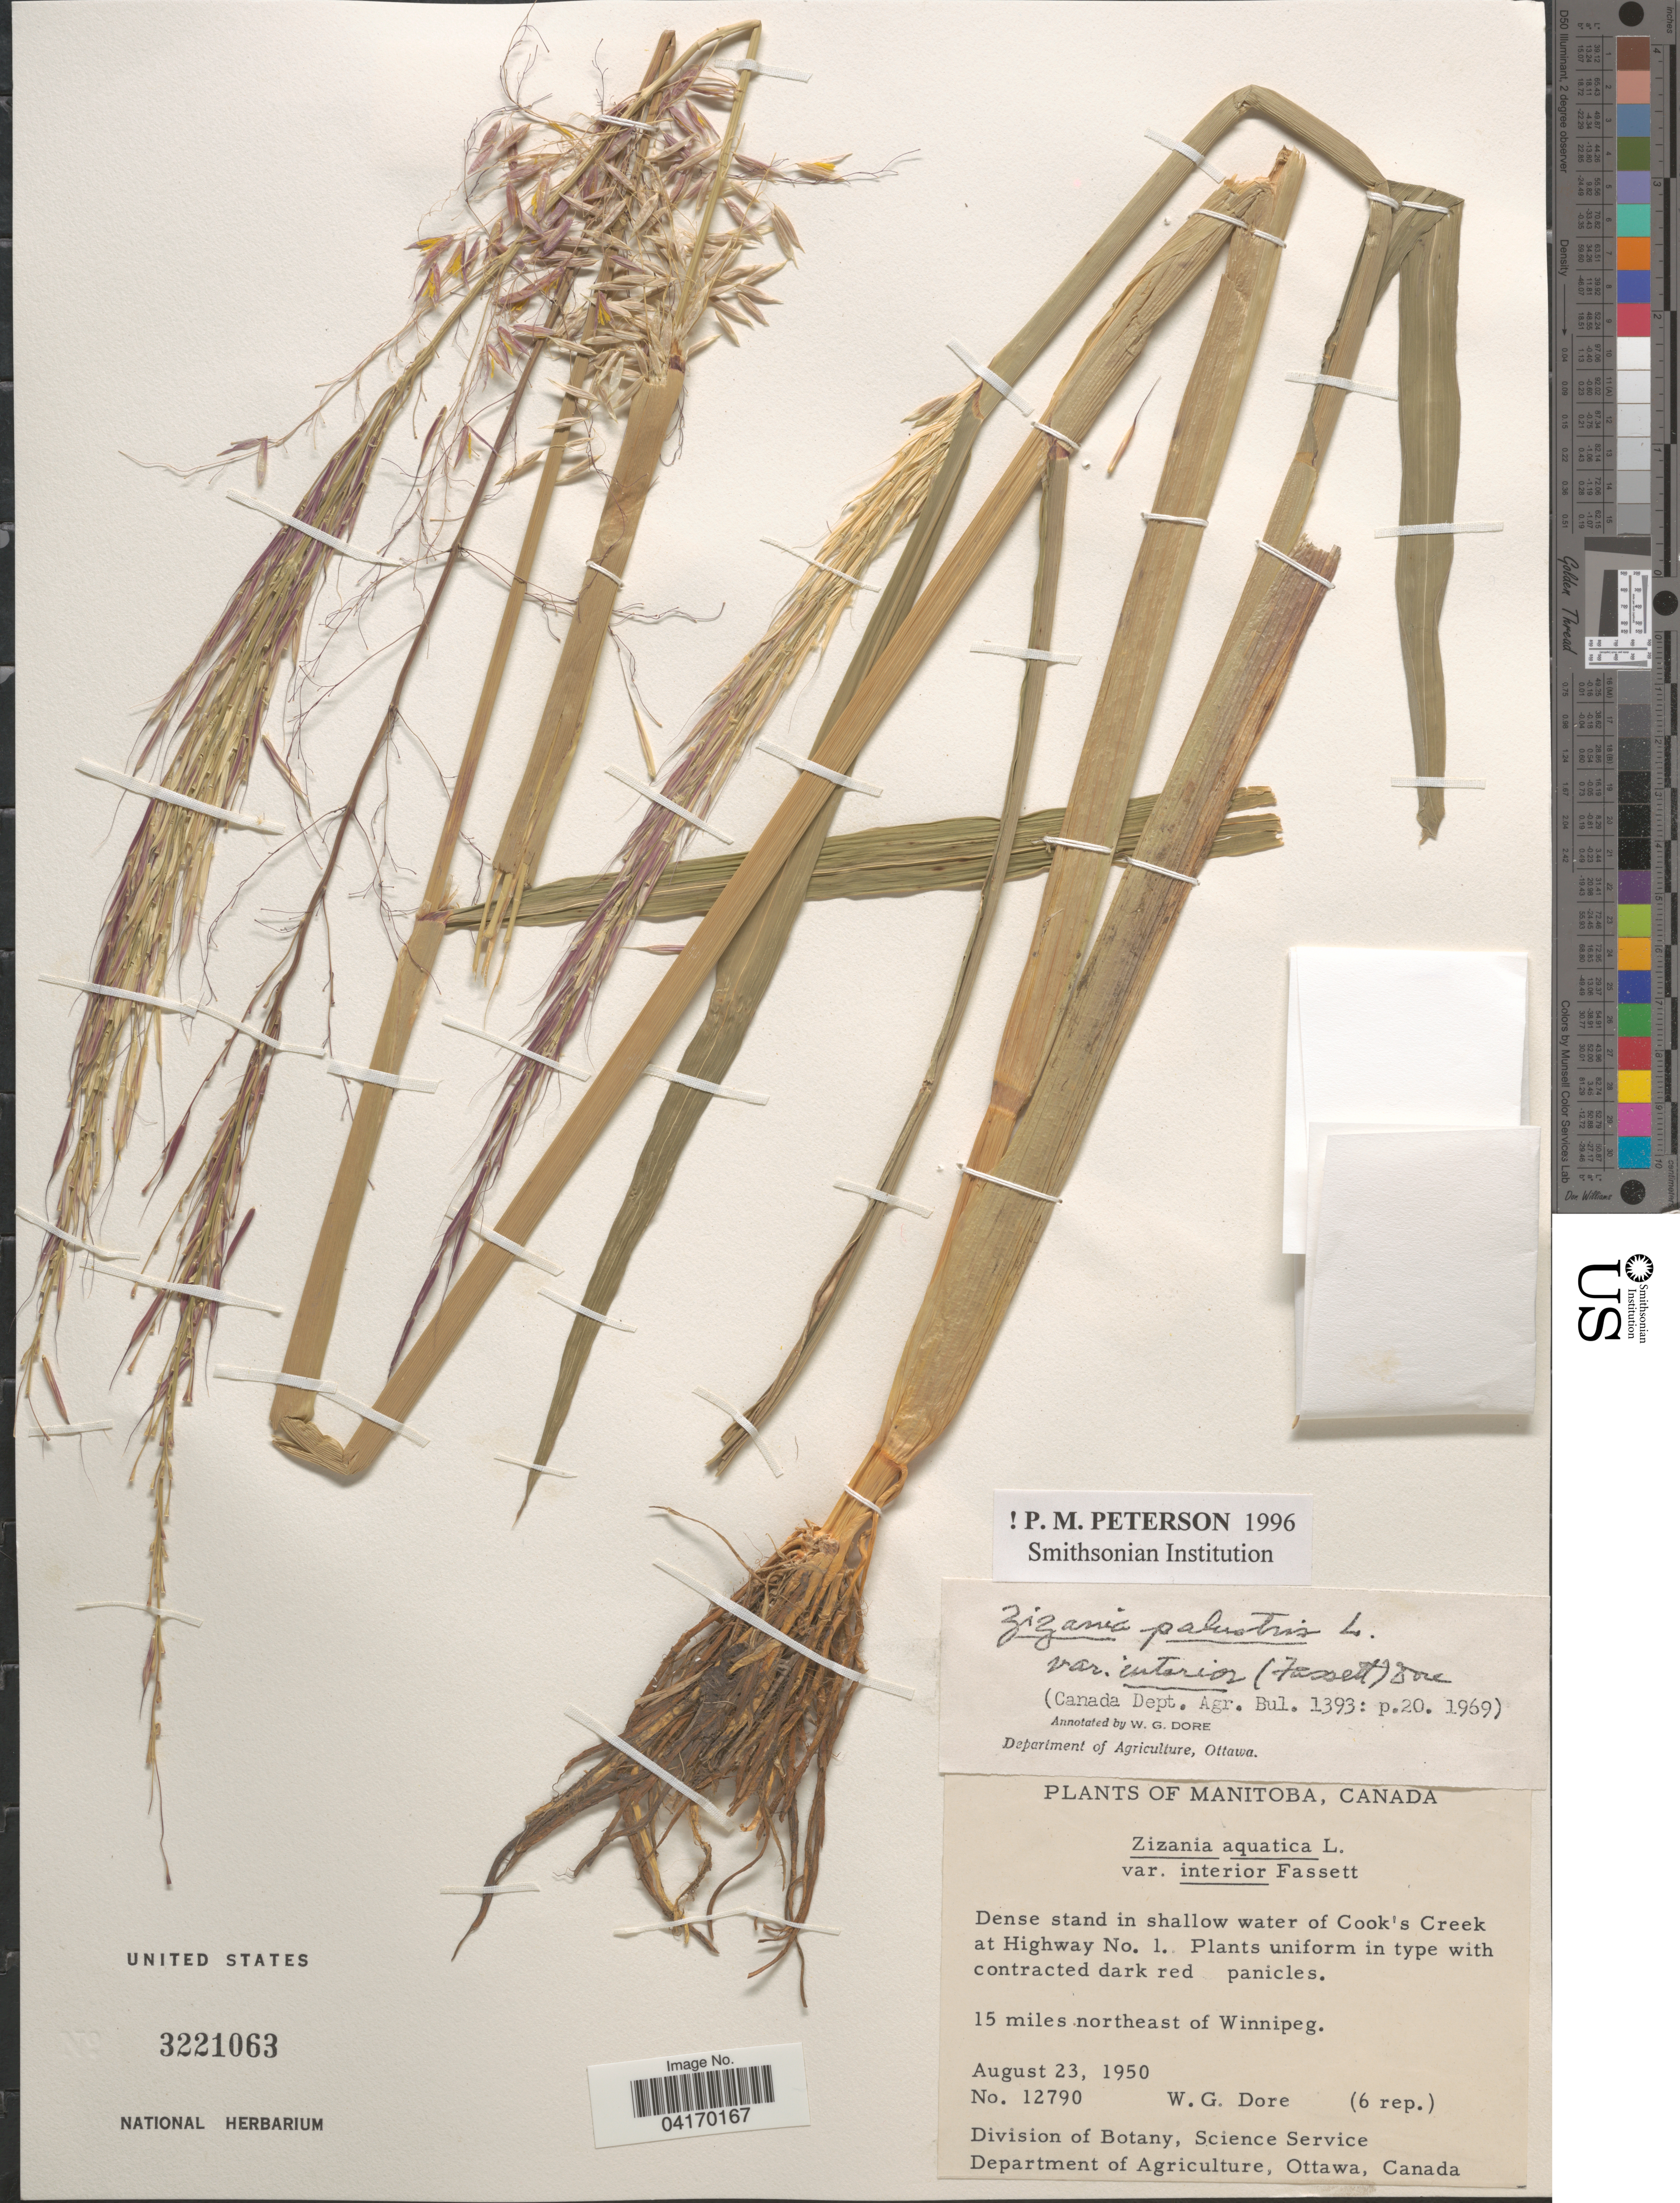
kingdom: Plantae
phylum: Tracheophyta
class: Liliopsida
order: Poales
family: Poaceae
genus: Zizania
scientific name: Zizania palustris var. interior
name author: L.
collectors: W. Dore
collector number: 12790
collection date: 1950-08-23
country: Canada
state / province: Manitoba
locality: Cook's Creek at Highway No. 1. 15 miles northeast of Winnipeg.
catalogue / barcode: US 3221063